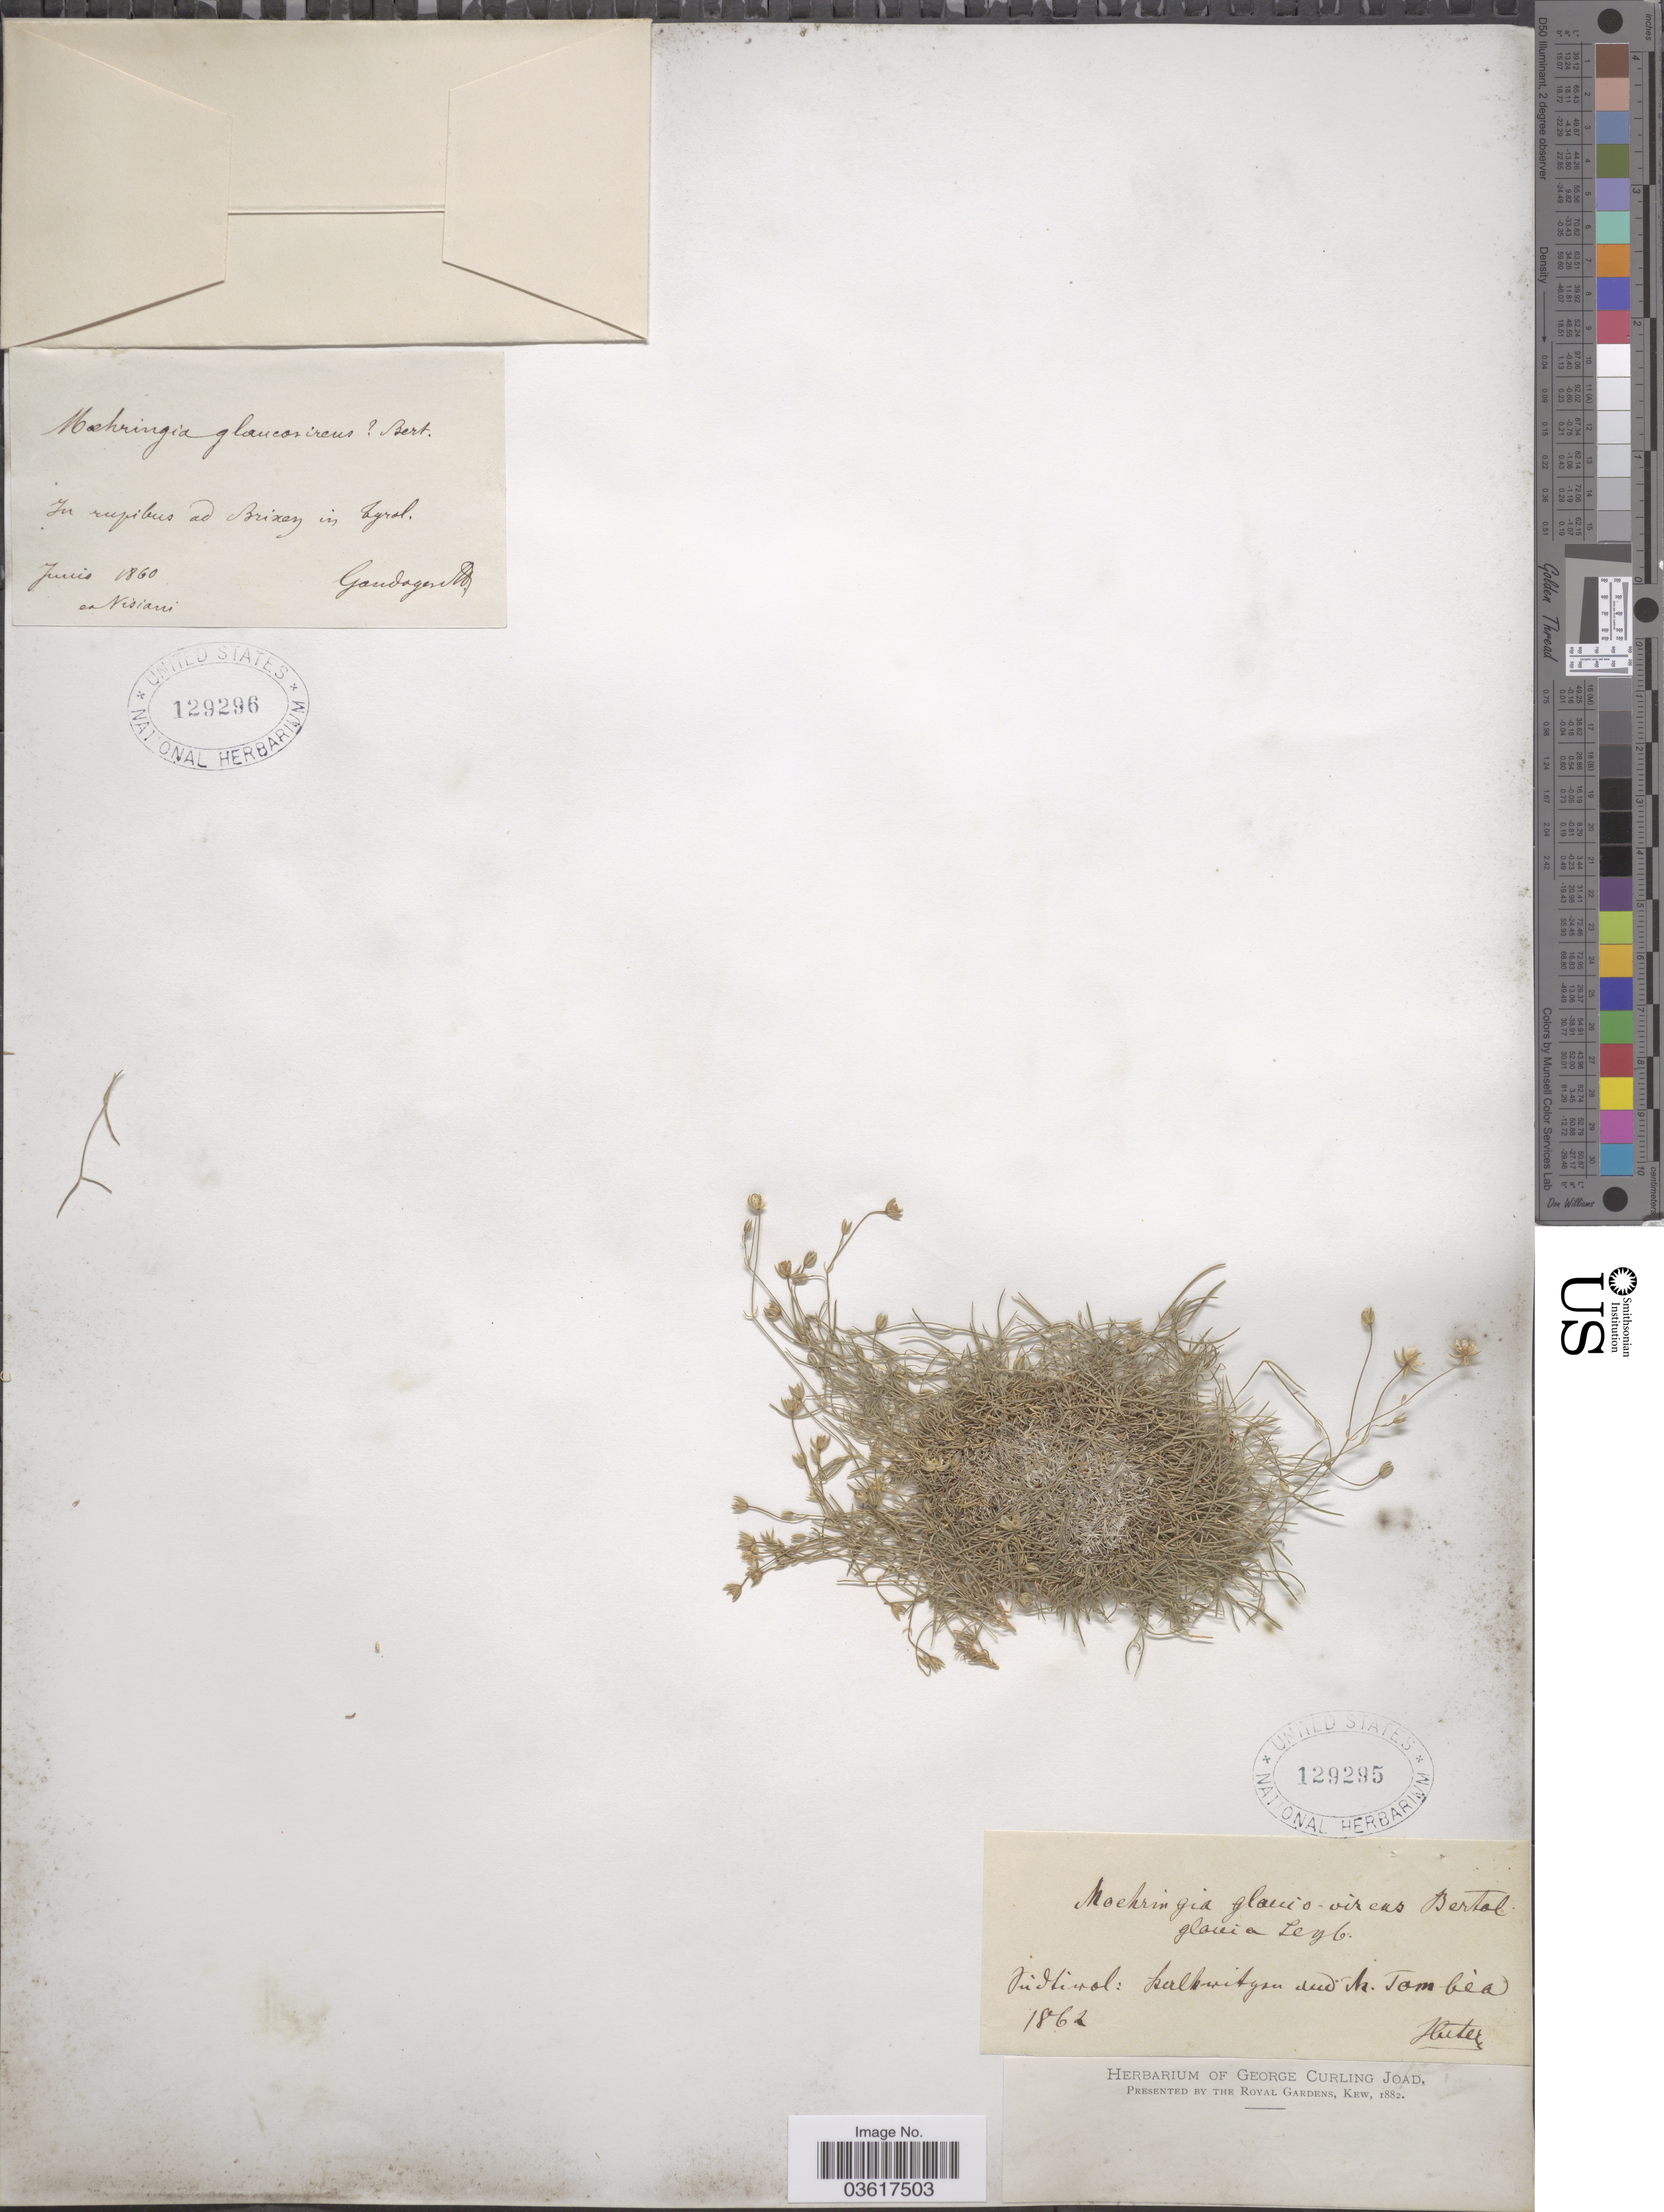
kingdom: Plantae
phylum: Tracheophyta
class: Magnoliopsida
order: Caryophyllales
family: Caryophyllaceae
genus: Moehringia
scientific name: Moehringia glaucovirens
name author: Bertol.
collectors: M. Gandoger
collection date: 1860-06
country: Italy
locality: In rupibus ad Brixen in Tyrol.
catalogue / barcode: US 129296-2